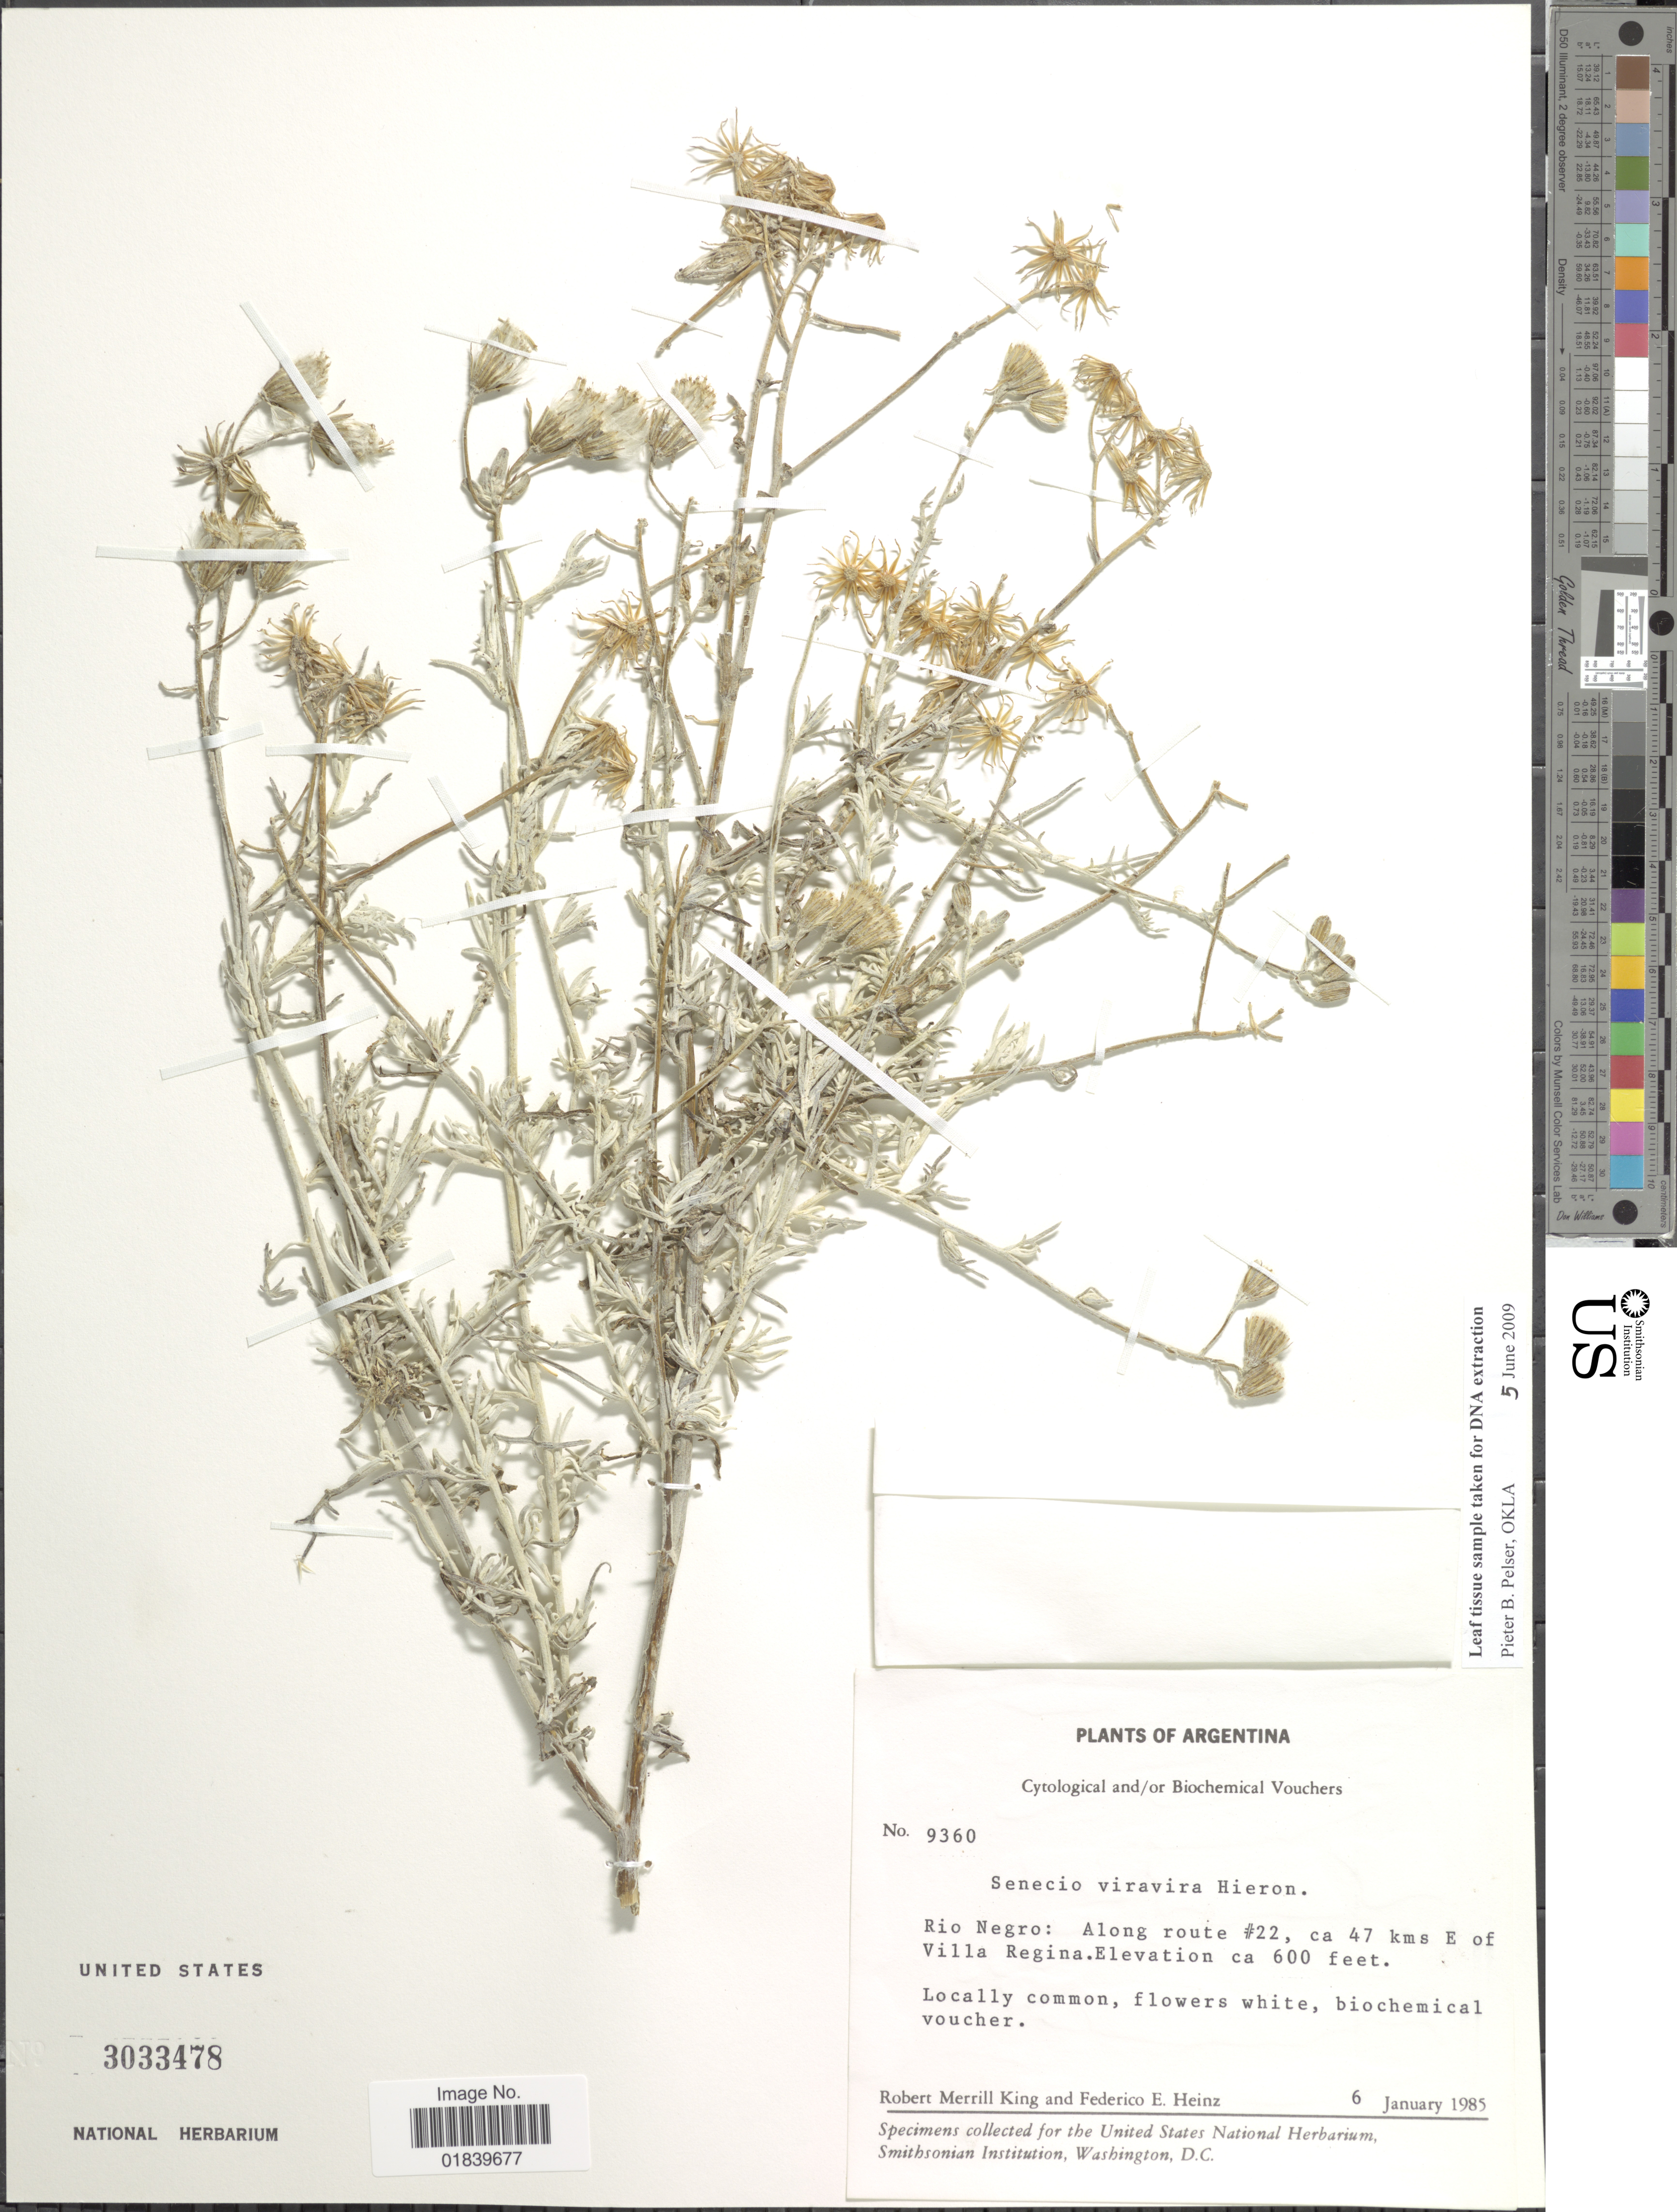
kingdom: Plantae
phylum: Tracheophyta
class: Magnoliopsida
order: Asterales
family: Asteraceae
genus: Senecio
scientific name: Senecio vira-vira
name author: Hieron.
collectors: R. M. King & F. Heinz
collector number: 9360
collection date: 1985-01-06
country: Argentina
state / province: Rio Negro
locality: Rio Negro: along route #22, ca 47 kms E of Villa Regina.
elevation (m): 183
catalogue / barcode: US 3033478